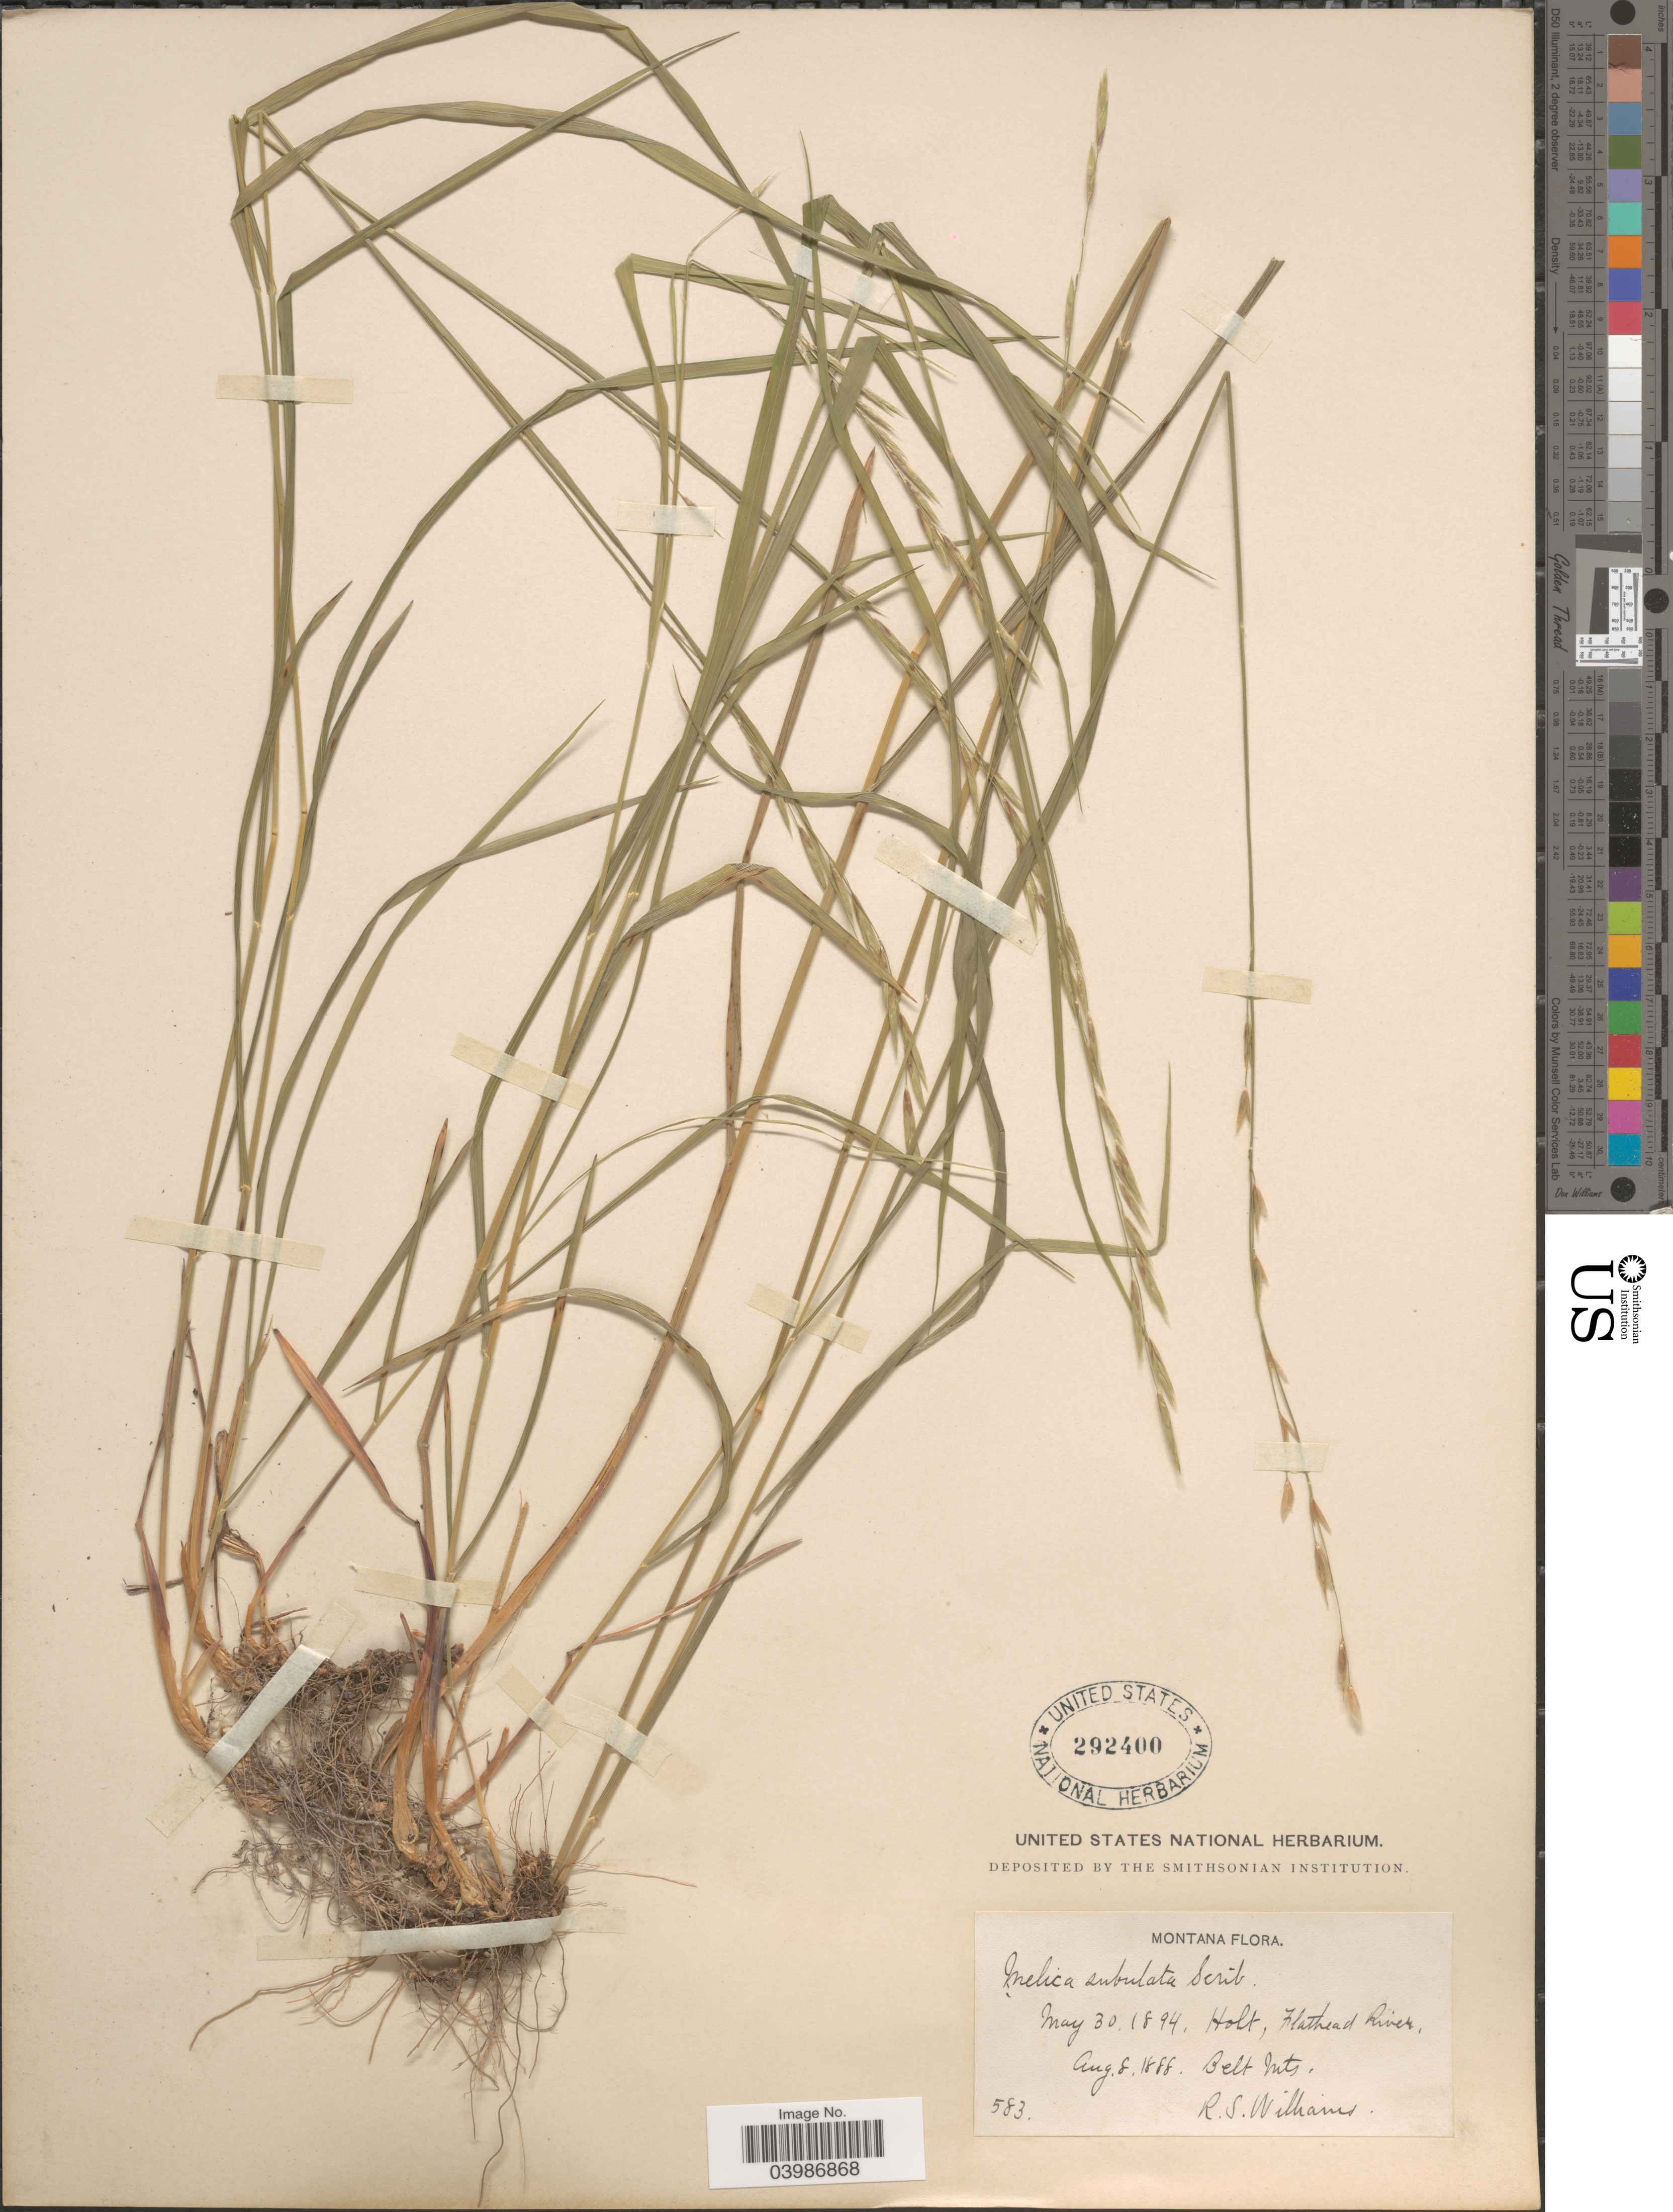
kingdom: Plantae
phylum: Tracheophyta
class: Liliopsida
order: Poales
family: Poaceae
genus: Melica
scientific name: Melica subulata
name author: (Griseb.) Scribn.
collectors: R. S. Williams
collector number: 583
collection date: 1888-08-08/1894-05-30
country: United States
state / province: Montana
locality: Holt, Flathead River. Belt Mts.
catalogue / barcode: US 292400